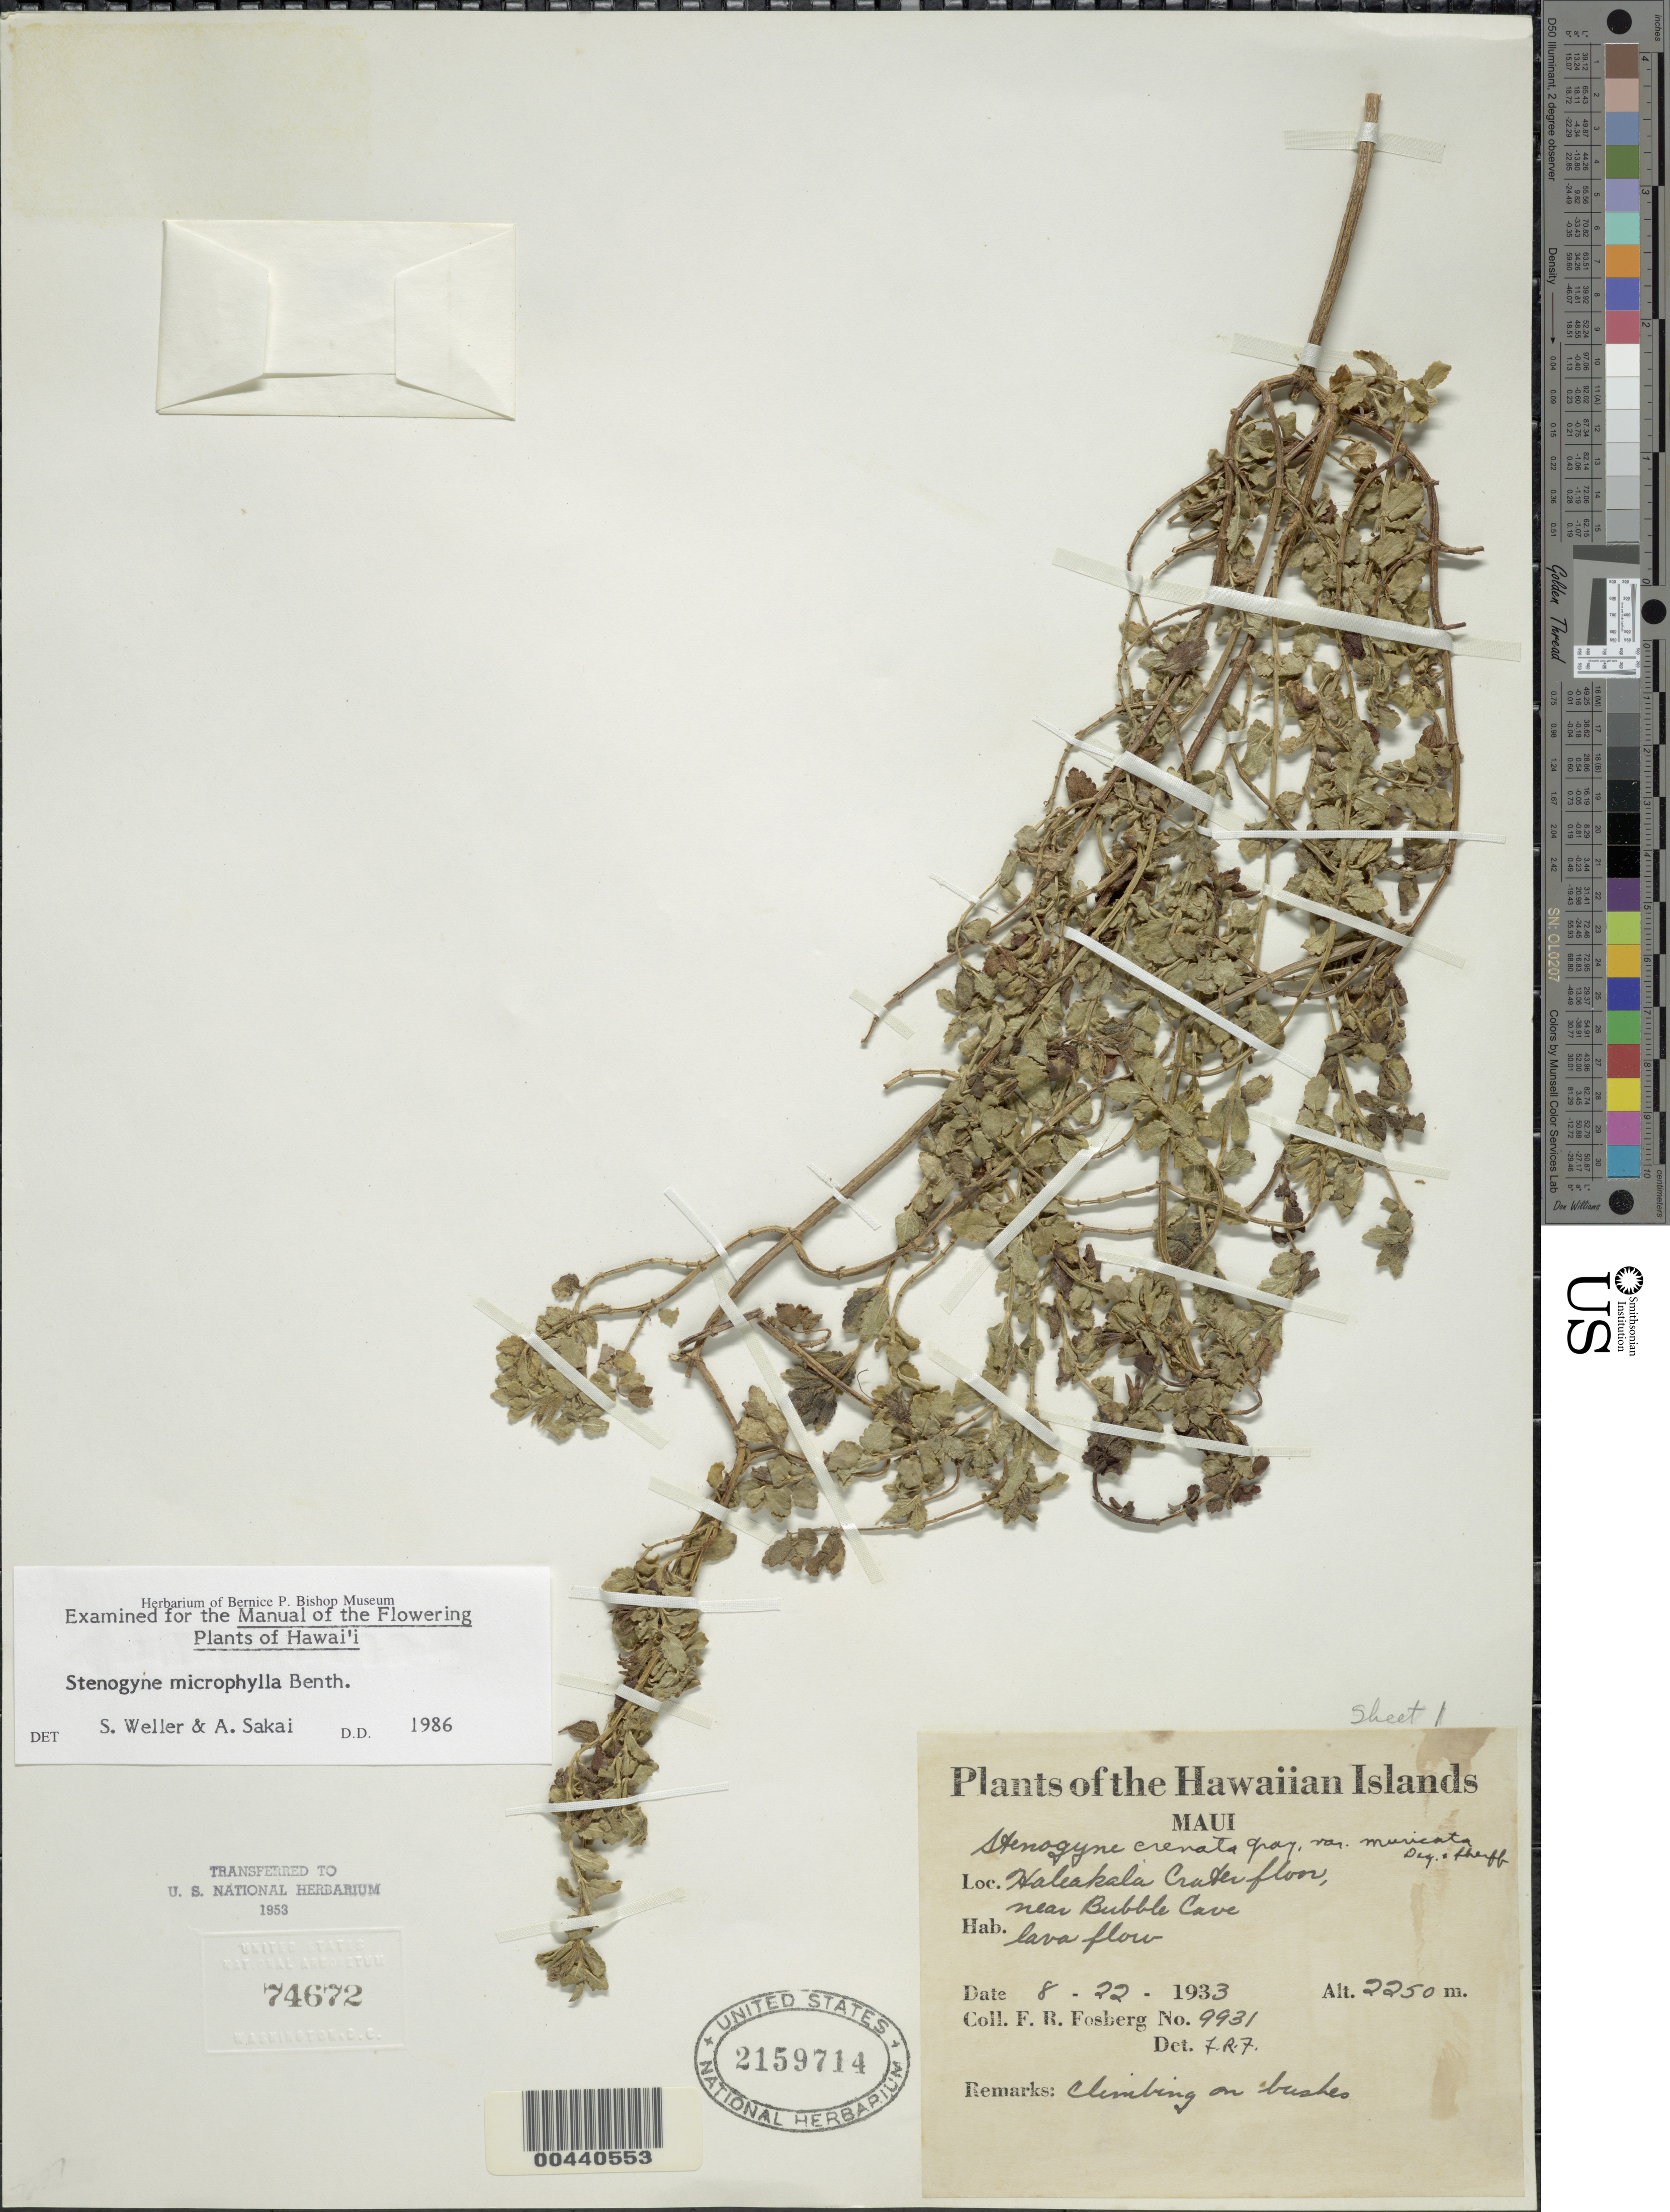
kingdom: Plantae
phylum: Tracheophyta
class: Magnoliopsida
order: Lamiales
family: Lamiaceae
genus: Stenogyne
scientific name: Stenogyne microphylla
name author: Benth.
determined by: Weller, Stephen G., (UNITED STATES)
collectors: F. R. Fosberg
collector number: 9931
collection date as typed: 22 Aug 1933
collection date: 1933-08-22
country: United States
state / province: Hawaii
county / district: Maui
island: Maui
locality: Haleakala Crater floor, near Bubble Cave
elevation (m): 2250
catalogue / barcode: US 2159714